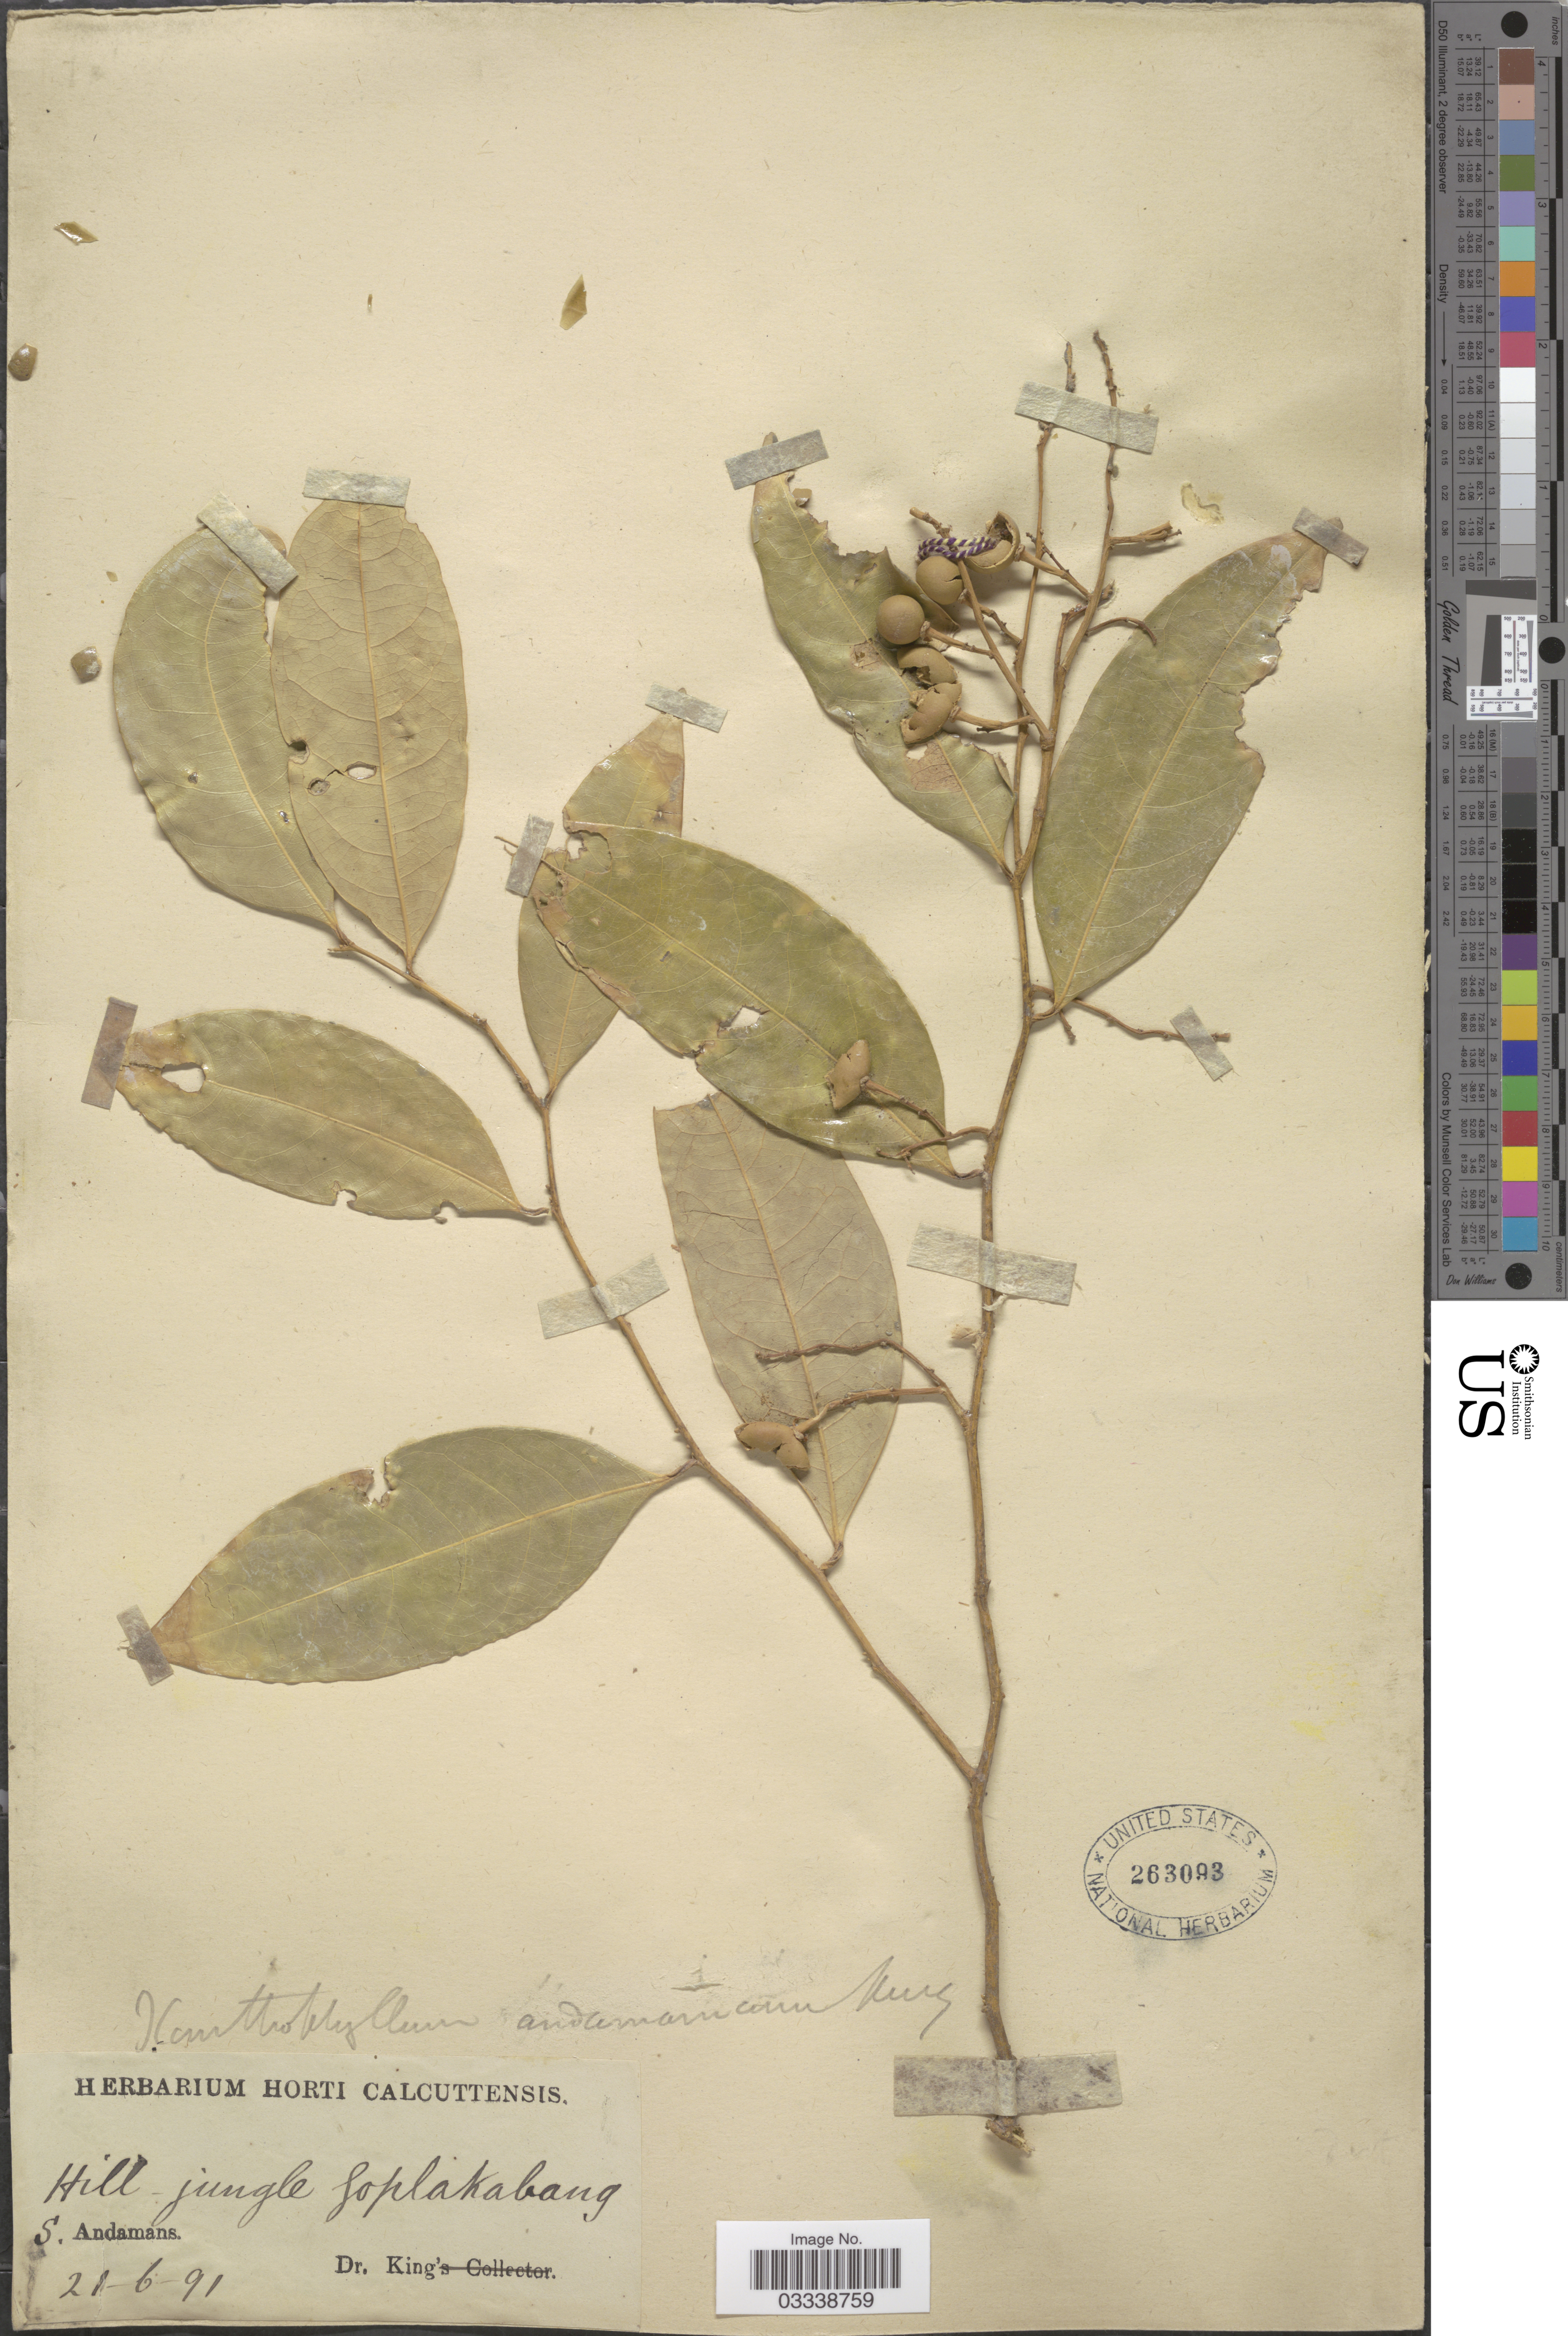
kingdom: Plantae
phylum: Tracheophyta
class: Magnoliopsida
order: Fabales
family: Polygalaceae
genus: Xanthophyllum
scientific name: Xanthophyllum andamanicum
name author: King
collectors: G. King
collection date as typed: Transcribed d/m/y: 21/6/91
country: India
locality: Hill jungle Goplakabang. S. Andamans.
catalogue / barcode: US 263093